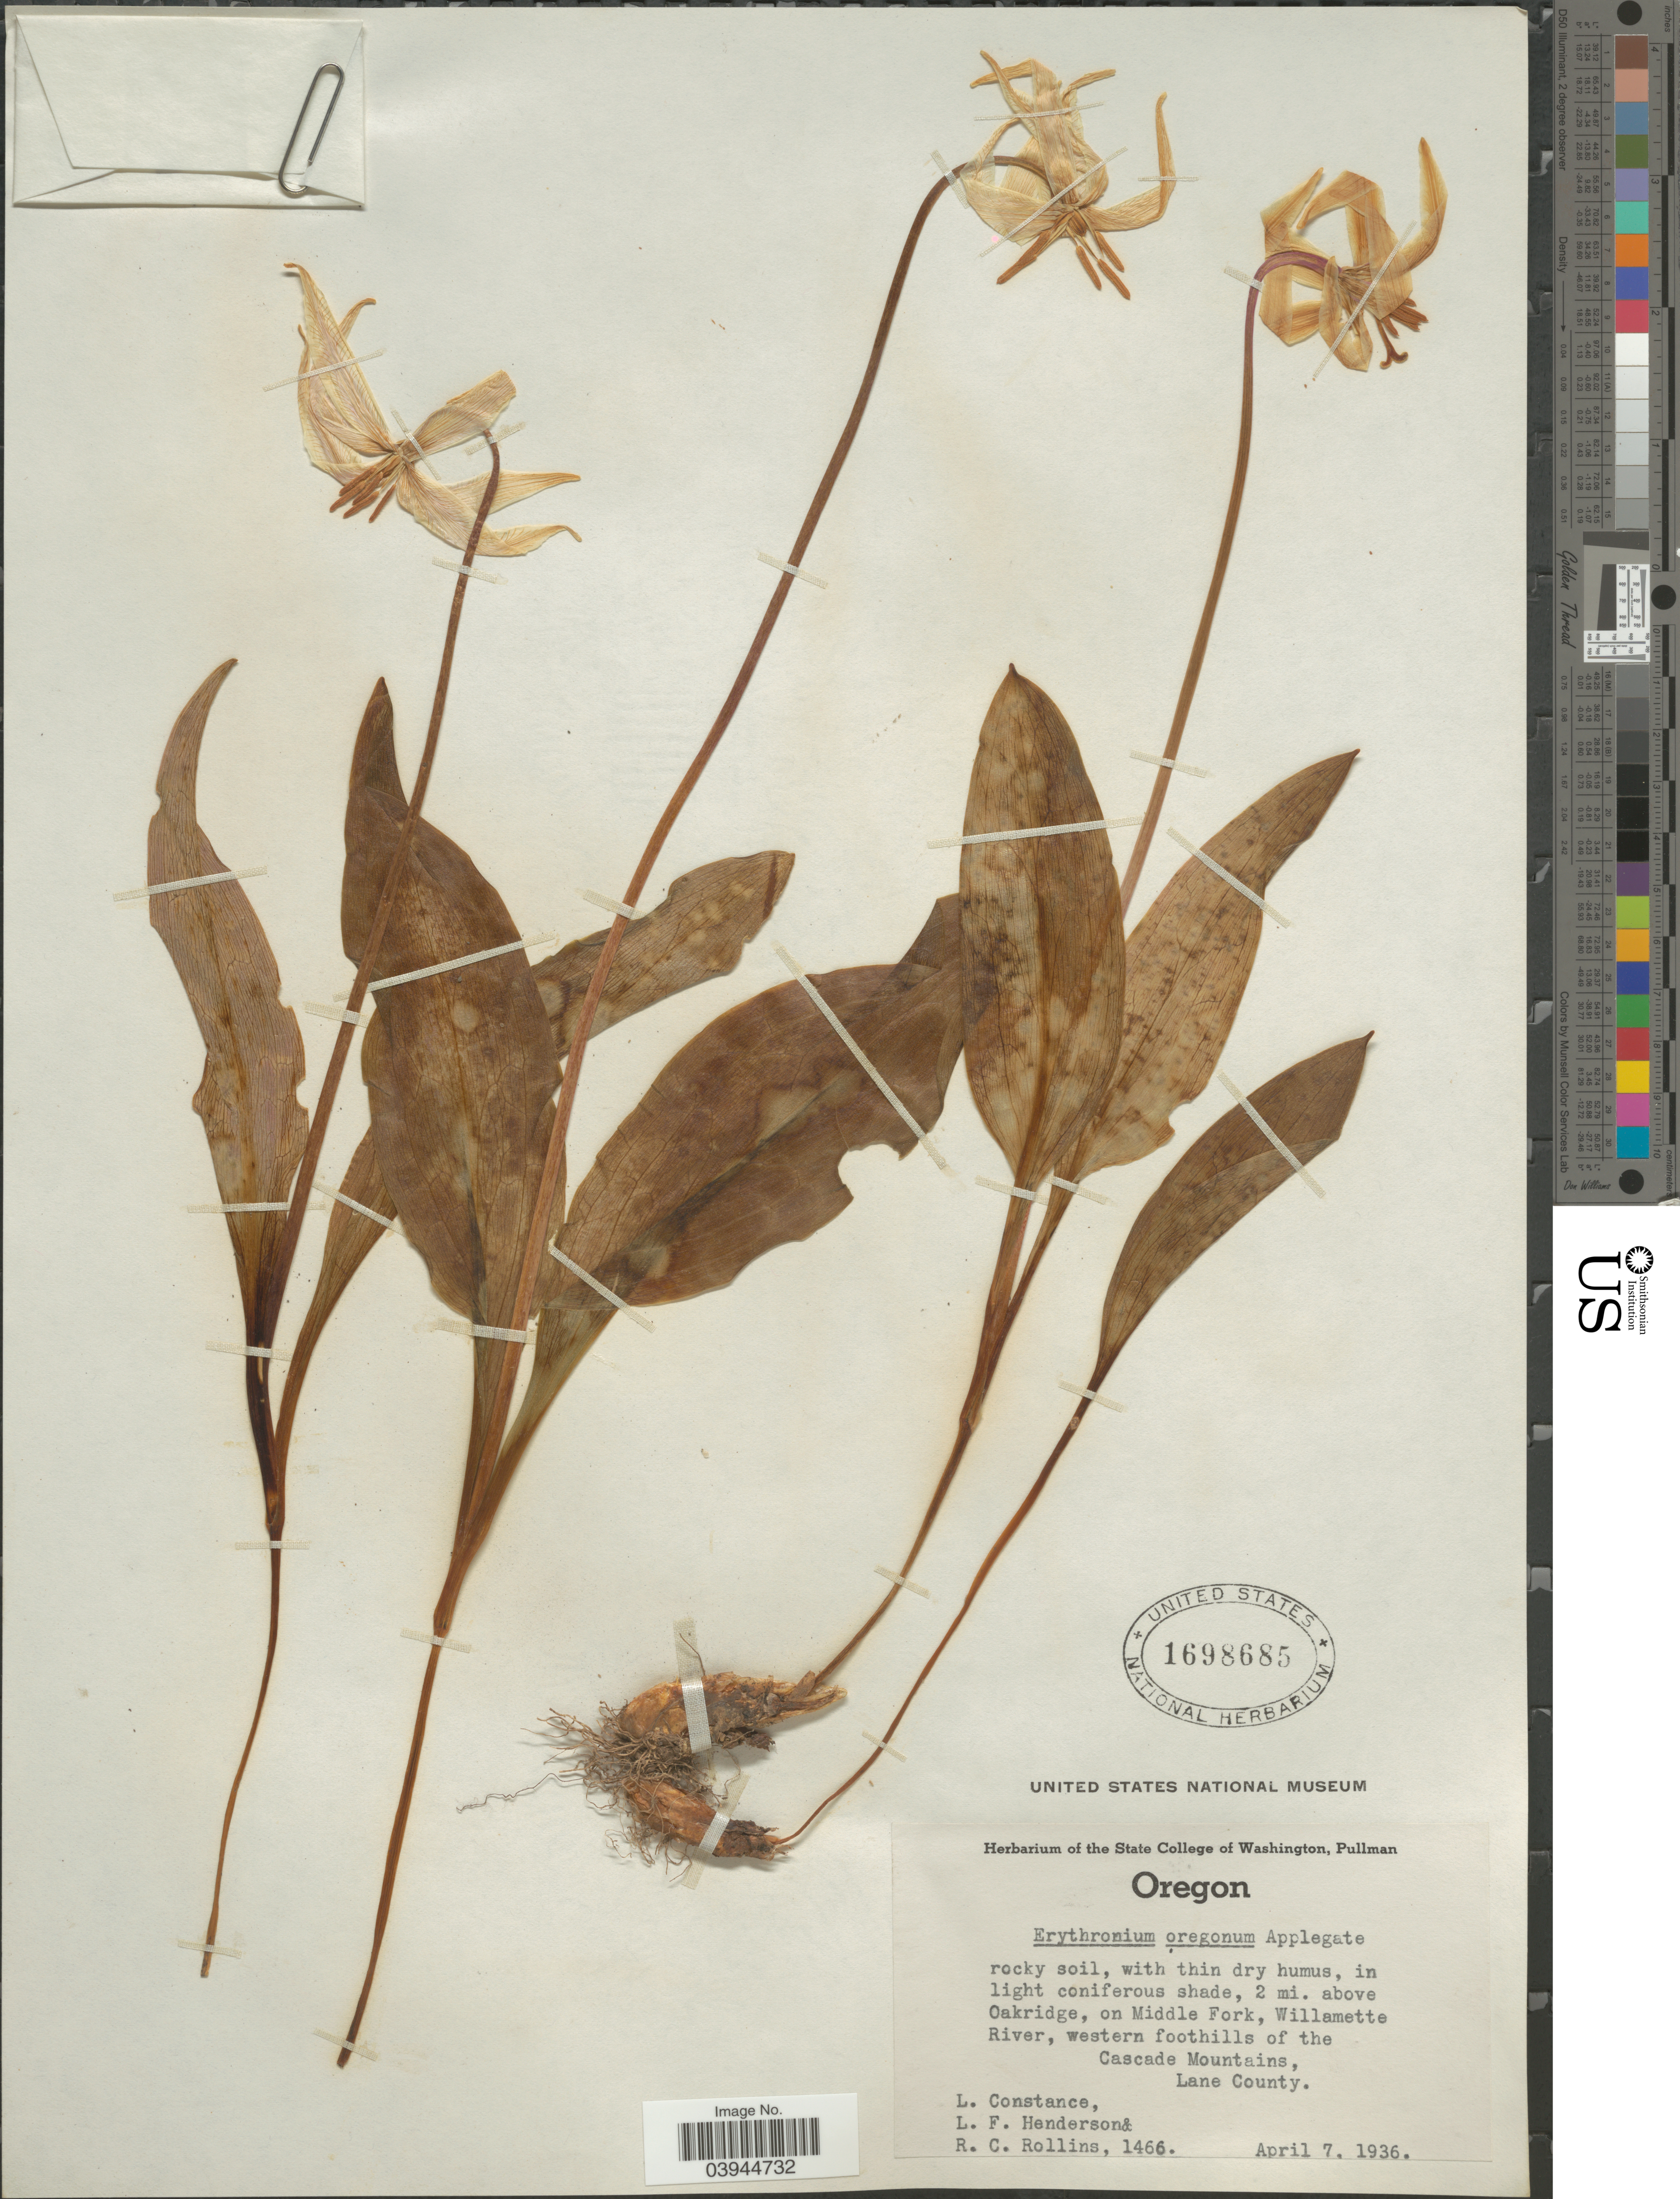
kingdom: Plantae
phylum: Tracheophyta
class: Liliopsida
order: Liliales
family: Liliaceae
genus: Erythronium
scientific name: Erythronium oregonum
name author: Applegate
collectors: L. Constance, L. Henderson & R. C. Rollins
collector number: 1466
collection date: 1936-04-07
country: United States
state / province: Oregon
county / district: Lane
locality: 2 mi. above Oakridge, on Middle Fork, Willamette River, western foothills of the Cascade Mountains, Lane County.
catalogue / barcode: US 1698685